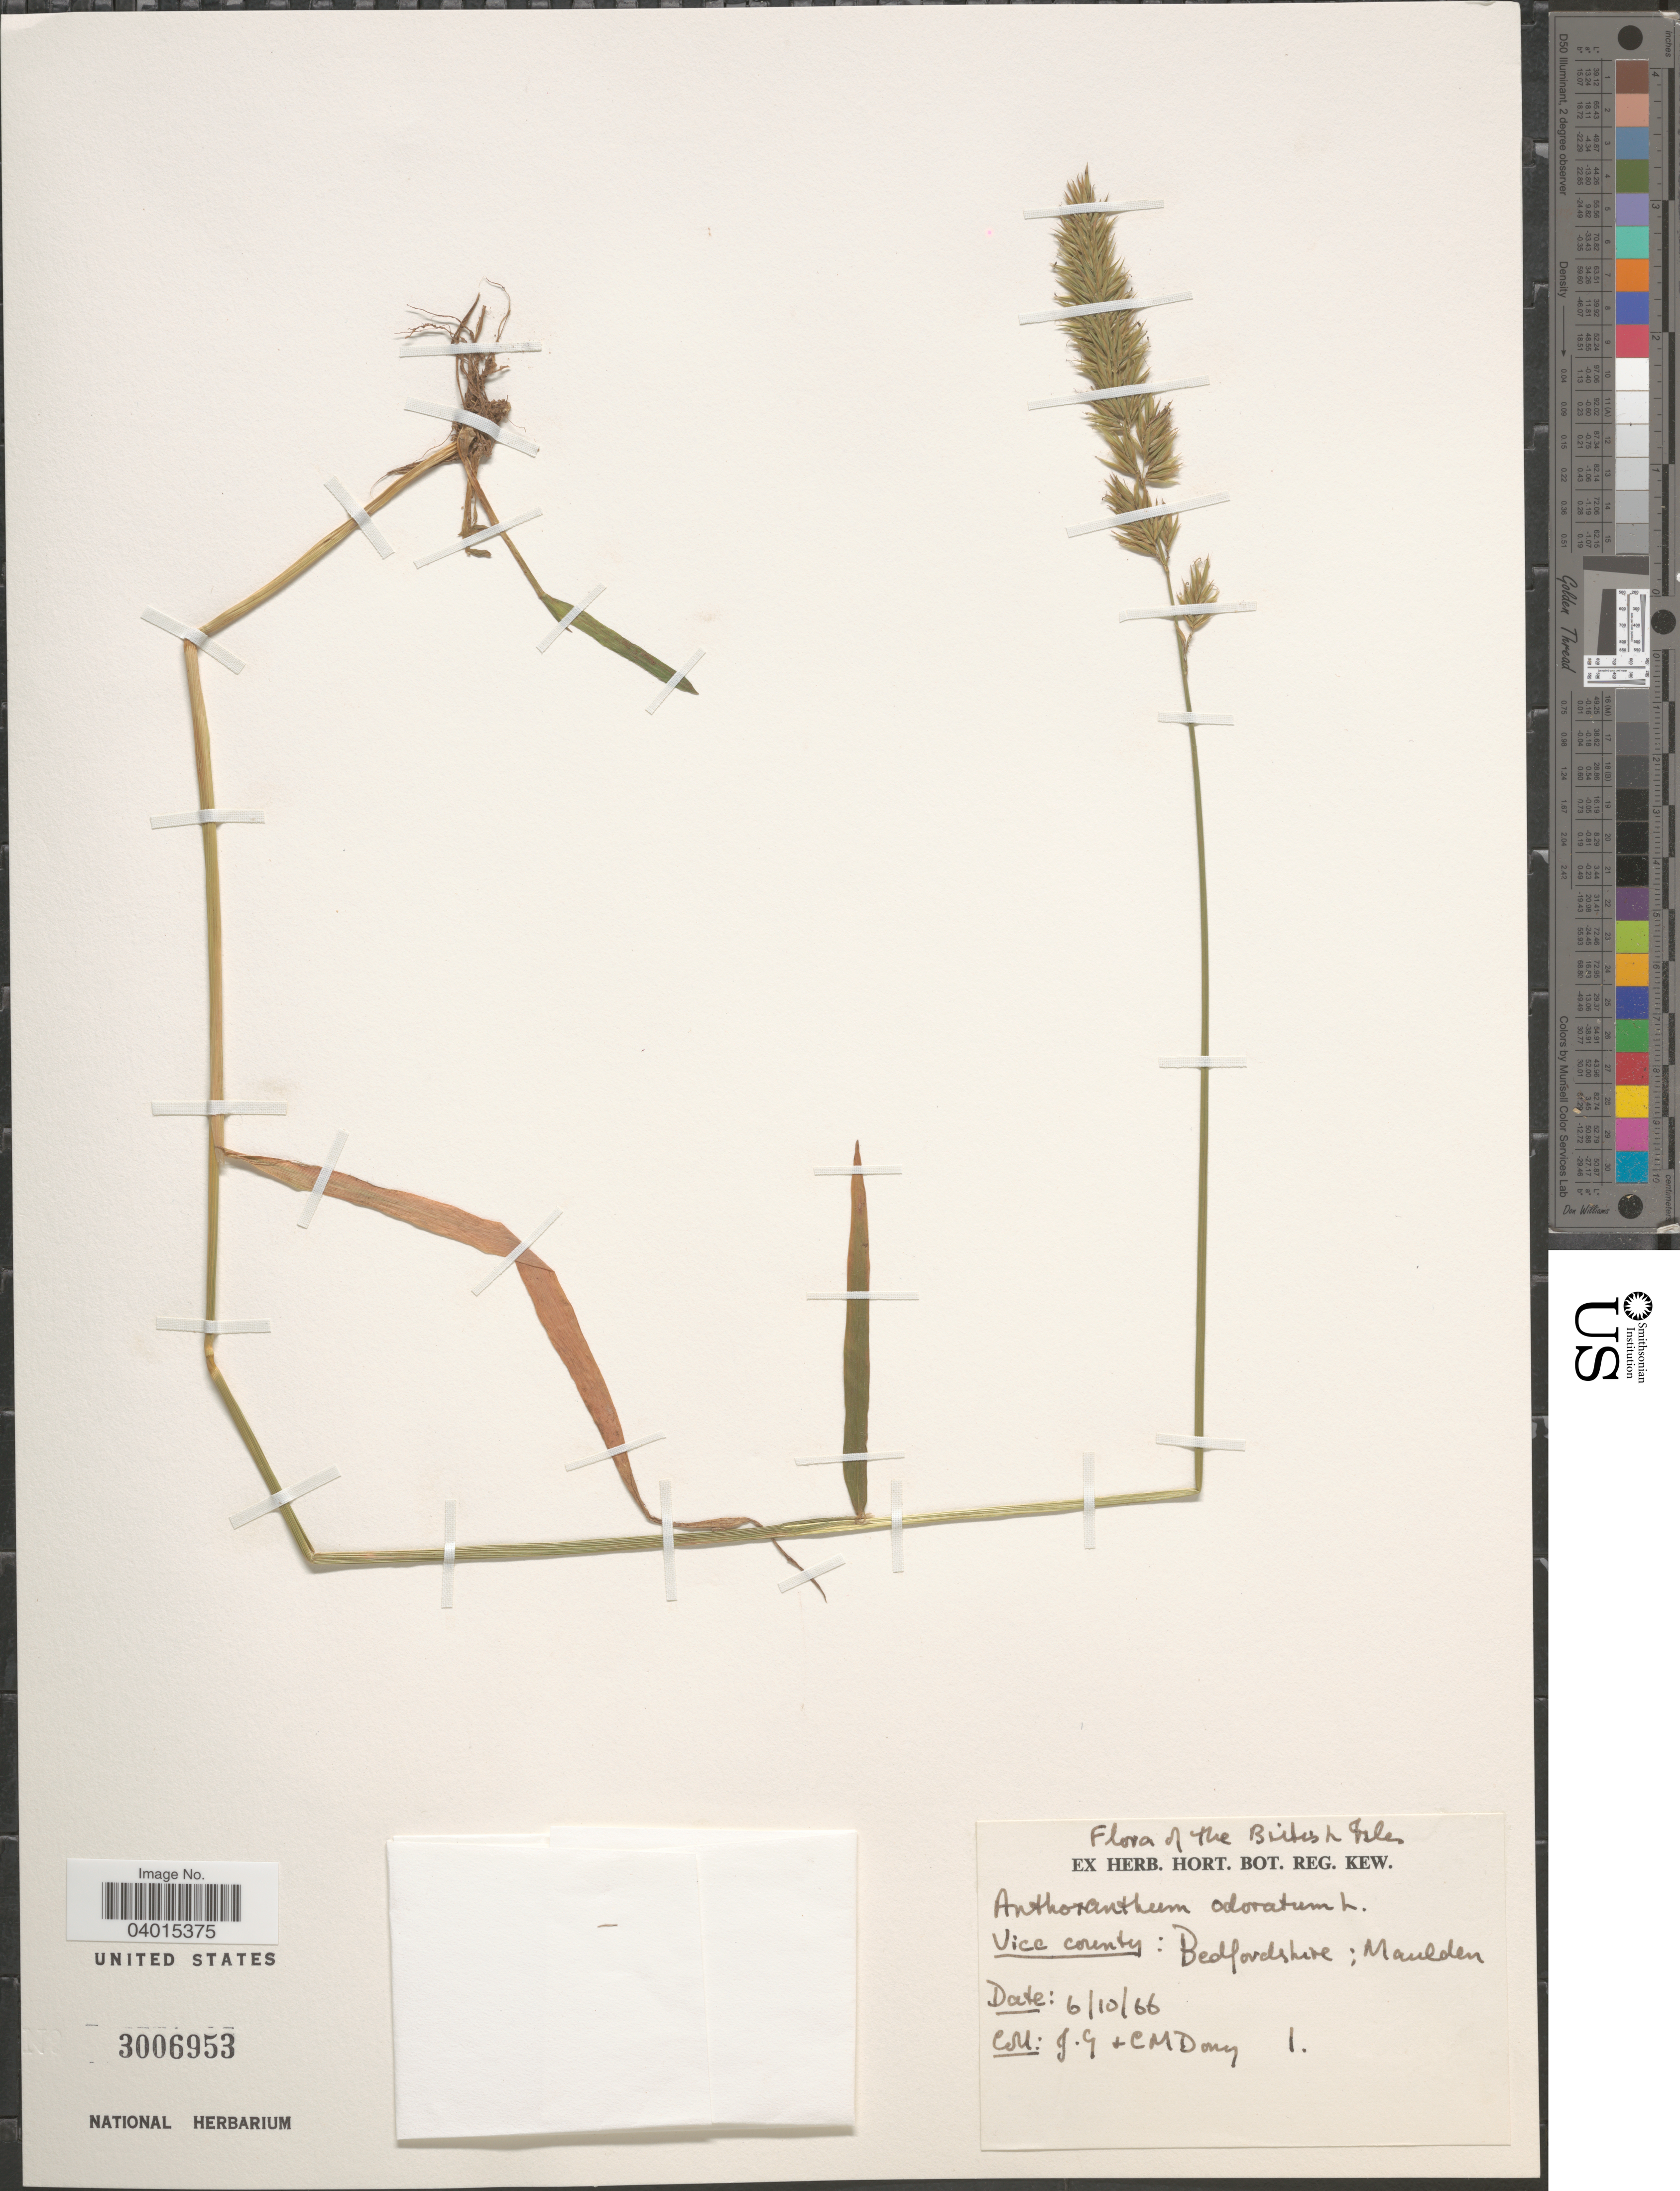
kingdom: Plantae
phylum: Tracheophyta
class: Liliopsida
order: Poales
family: Poaceae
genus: Anthoxanthum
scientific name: Anthoxanthum odoratum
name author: L.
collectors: J. Doug & C. Doug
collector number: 1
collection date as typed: Transcribed d/m/y: 6/10/66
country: United Kingdom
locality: British Isles. Vice county: Bedfordshire: Maulden.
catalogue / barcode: US 3006953